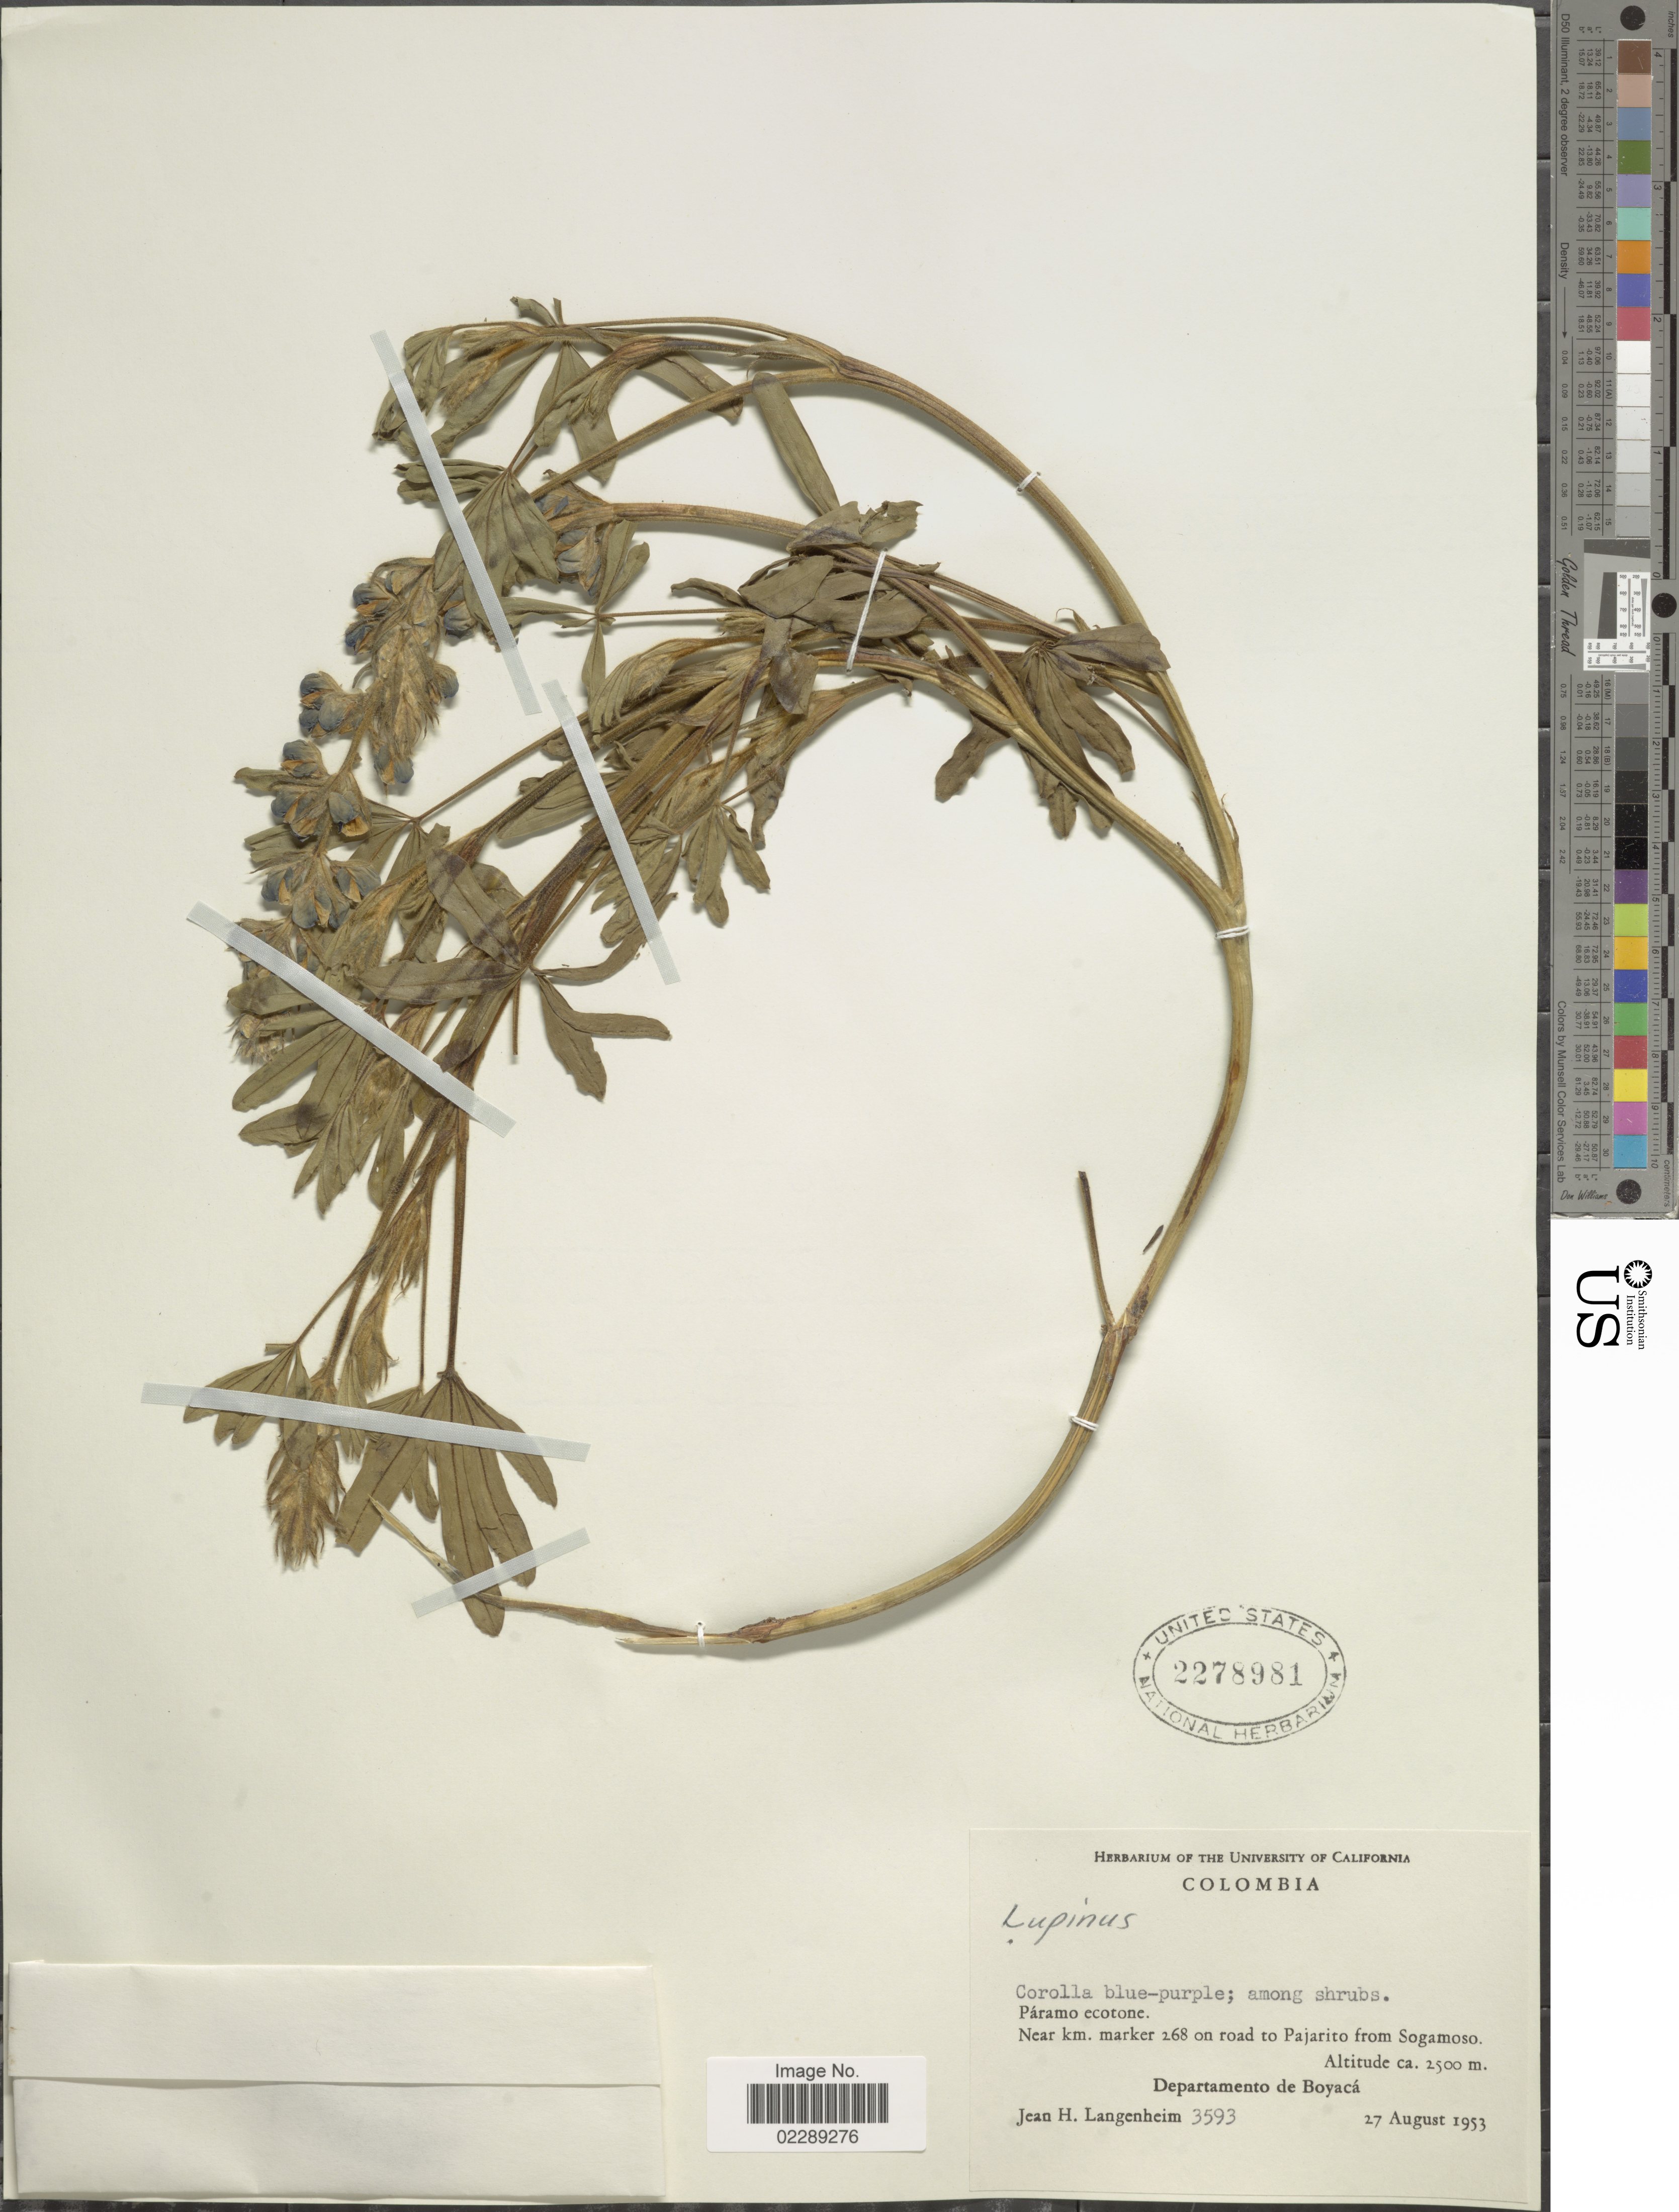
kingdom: Plantae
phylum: Tracheophyta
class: Magnoliopsida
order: Fabales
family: Fabaceae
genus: Lupinus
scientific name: Lupinus sp.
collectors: J. H. Langenheim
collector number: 3593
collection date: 1953-08-27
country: Colombia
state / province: Boyacá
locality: Near km. marker 268 on road to Pajarito from Sogamosa. Departamento de Boyacá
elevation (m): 2500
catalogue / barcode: US 2278981